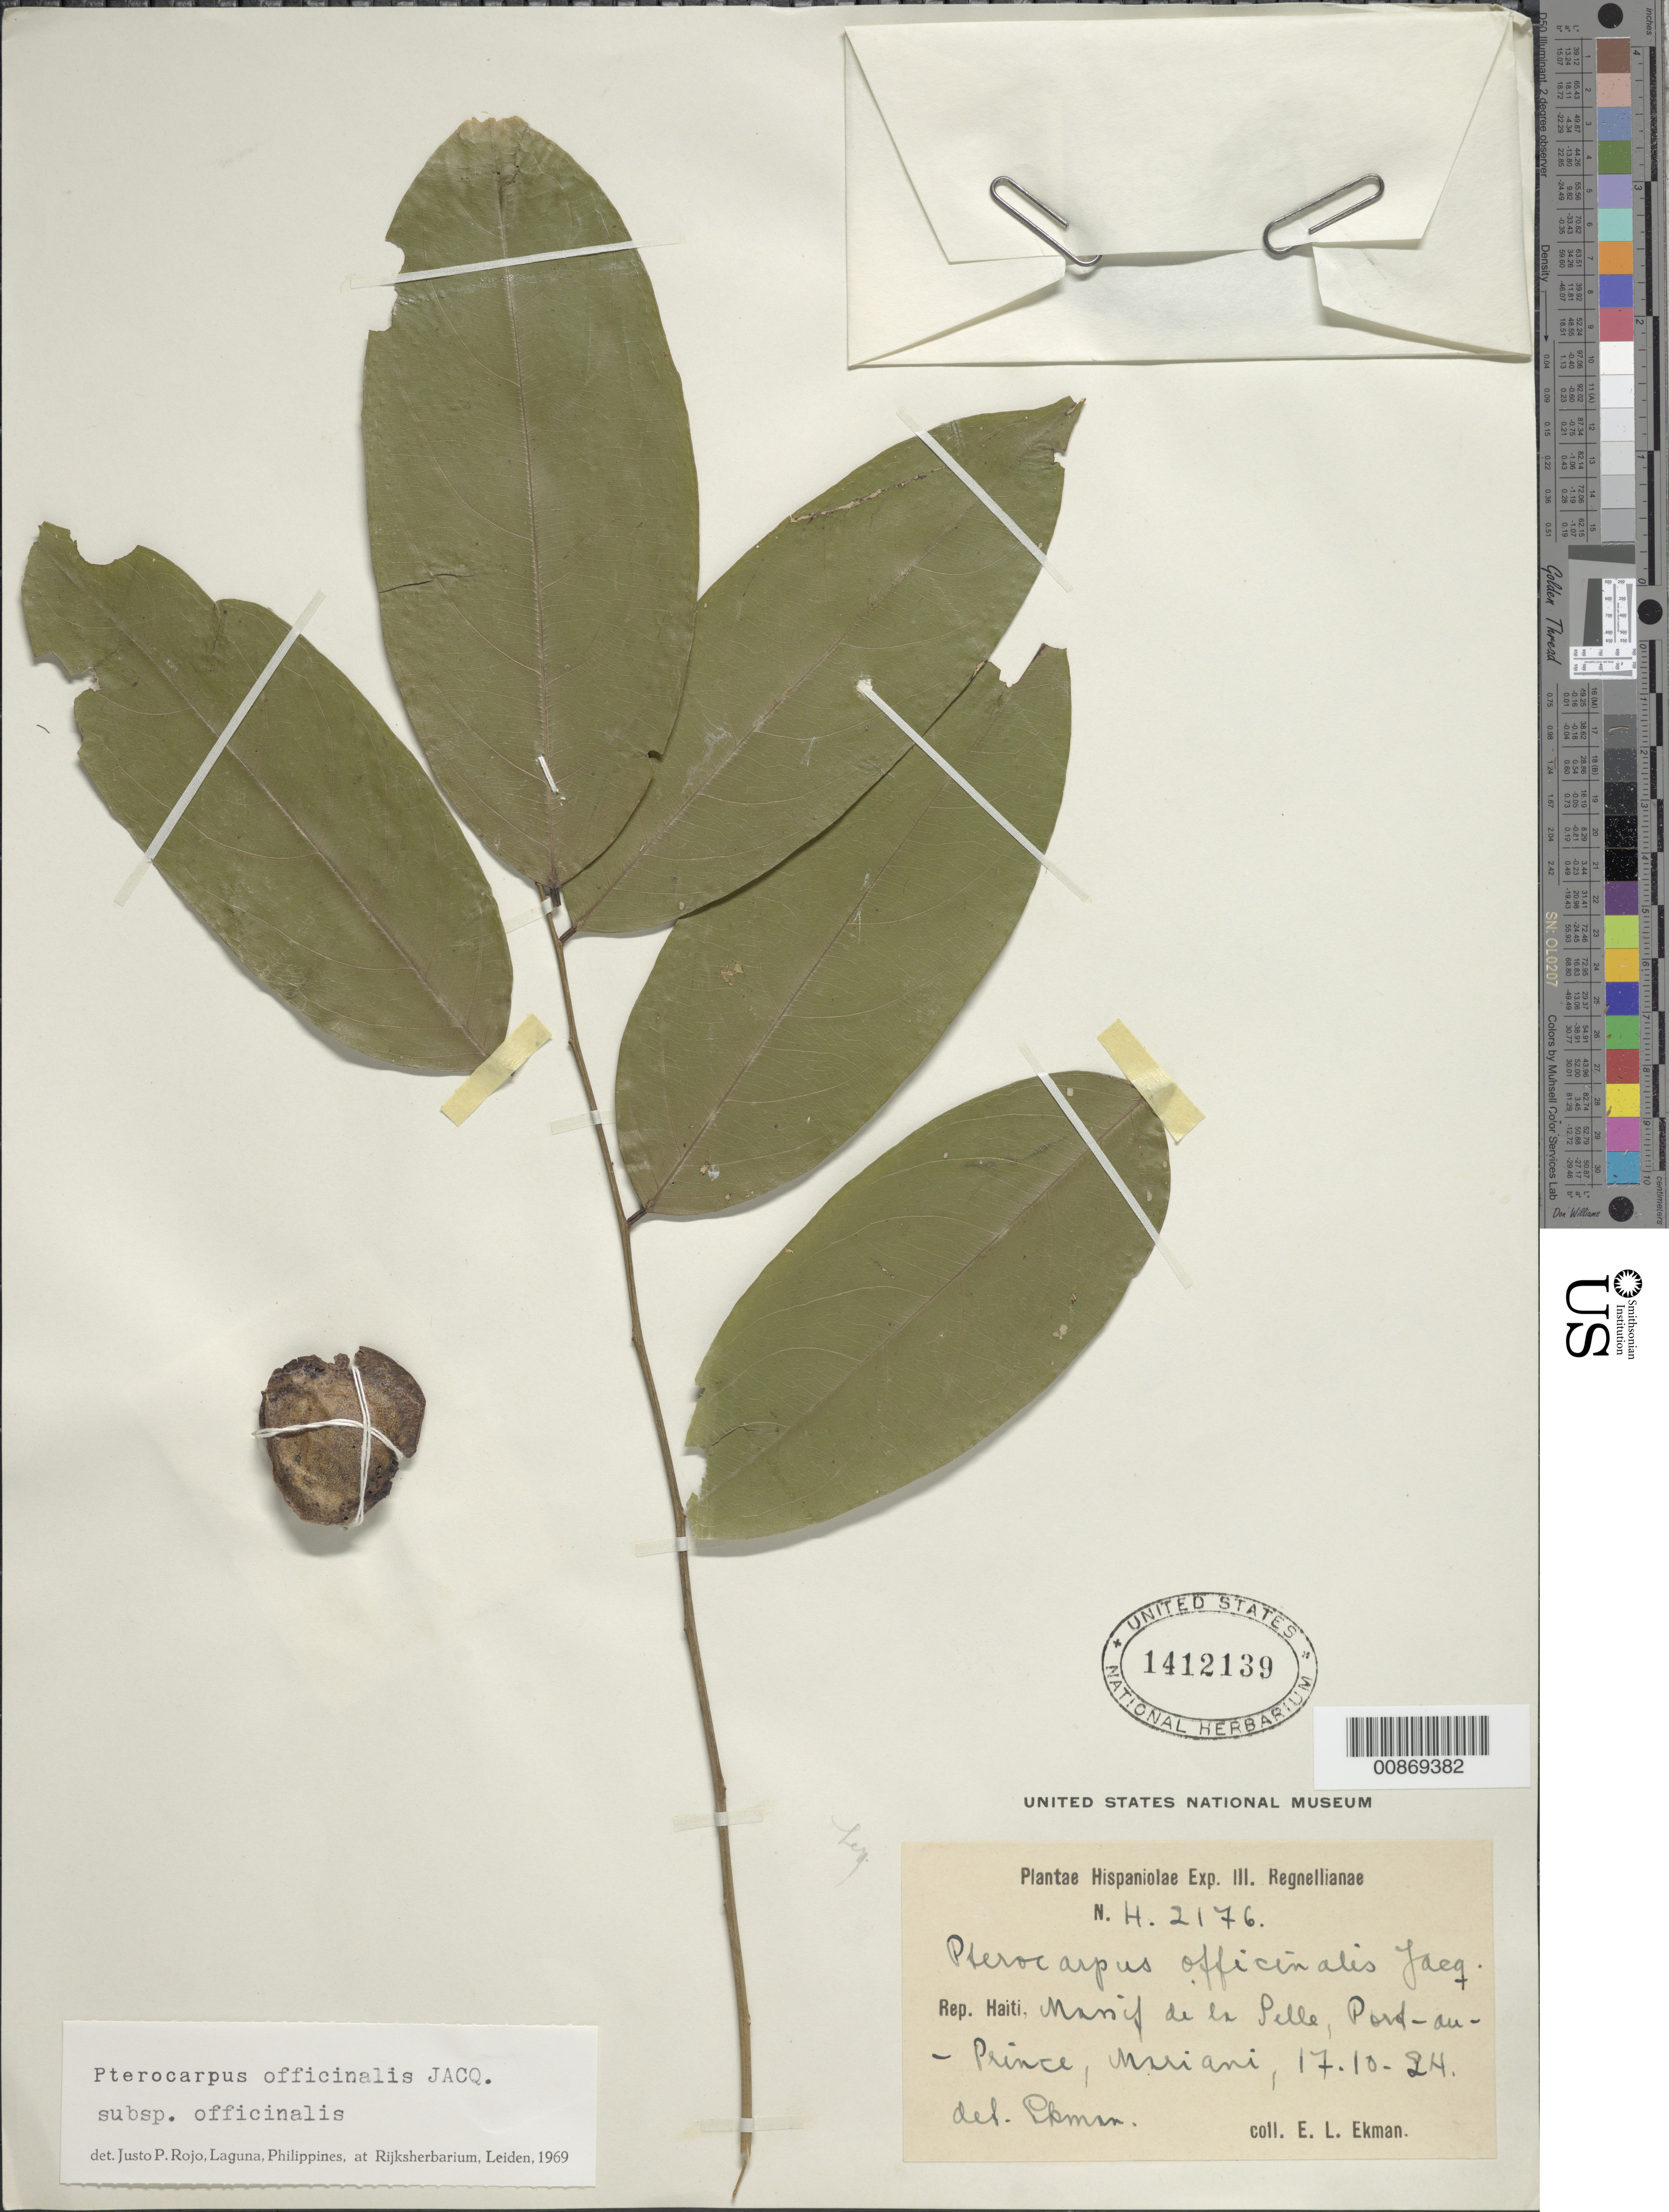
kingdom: Plantae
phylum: Tracheophyta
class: Magnoliopsida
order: Fabales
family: Fabaceae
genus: Pterocarpus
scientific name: Pterocarpus officinalis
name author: Jacq.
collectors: E. L. Ekman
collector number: H 2176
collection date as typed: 17 Oct 1924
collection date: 1924-10-17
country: Haiti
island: Hispaniola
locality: Massif de la Selle, Port-au-Prince, Mariani.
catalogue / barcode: US 1412139